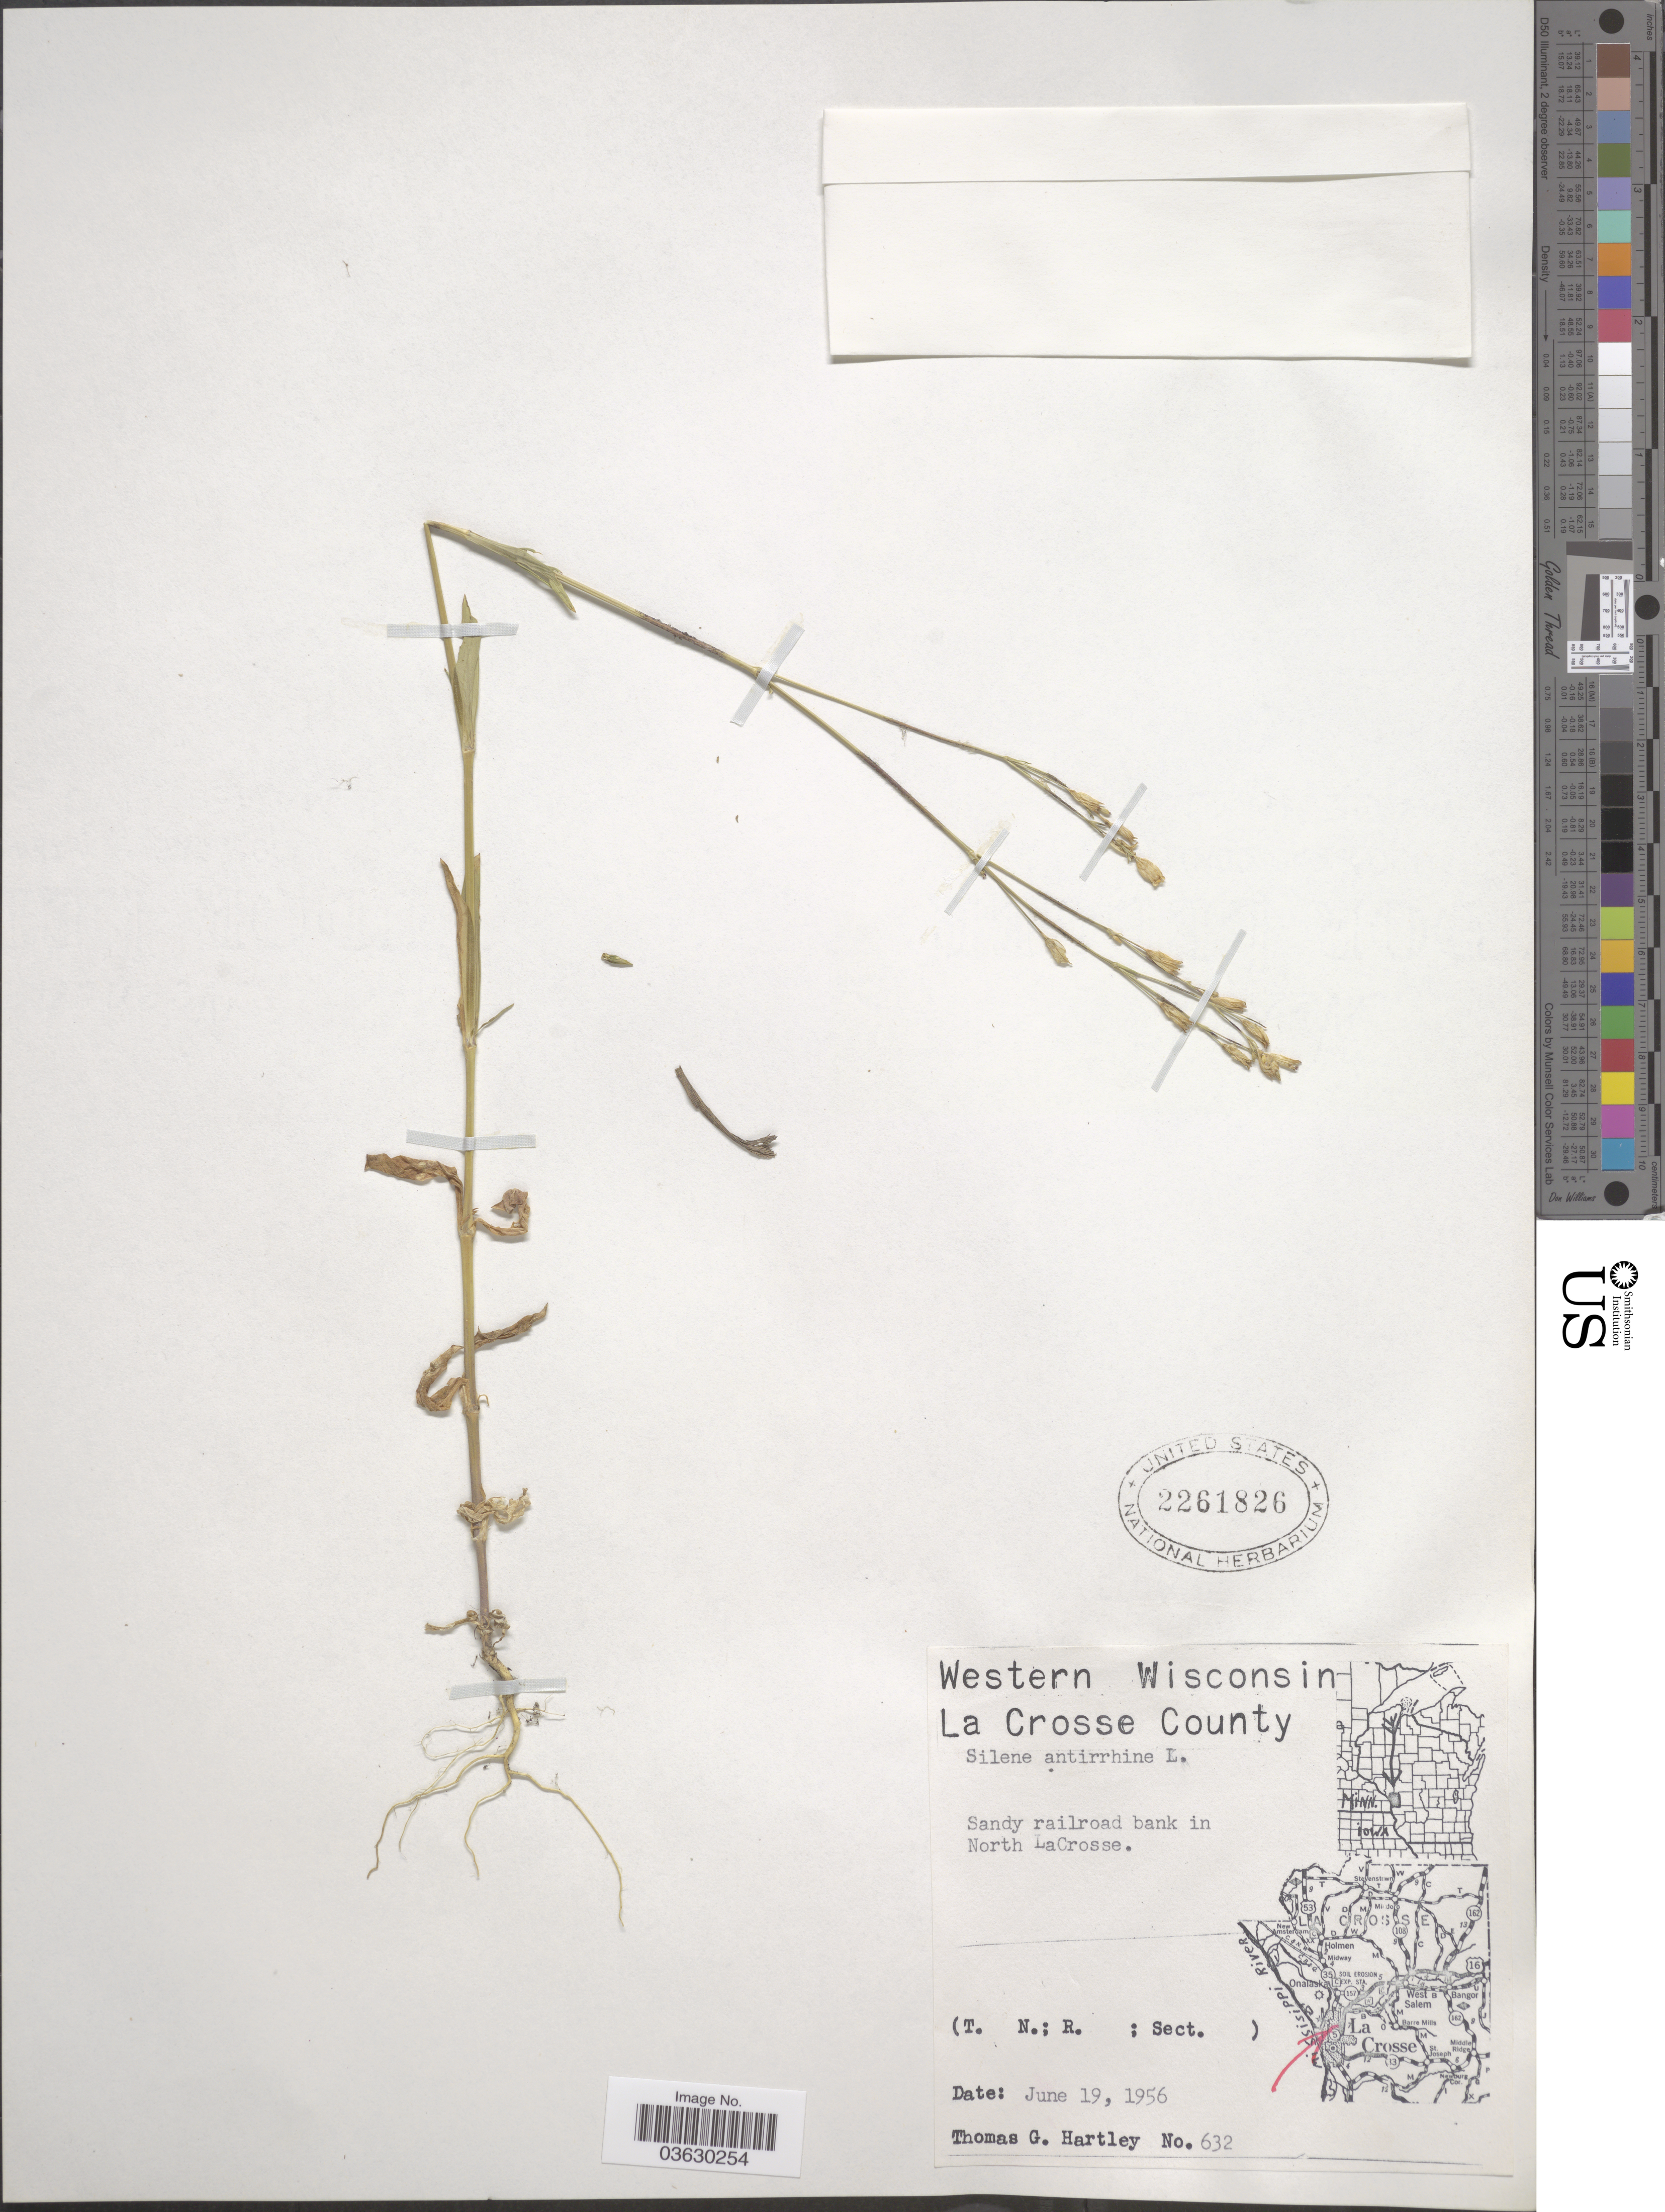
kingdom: Plantae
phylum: Tracheophyta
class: Magnoliopsida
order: Caryophyllales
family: Caryophyllaceae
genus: Silene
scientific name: Silene antirrhina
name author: L.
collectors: T. G. Hartley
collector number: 632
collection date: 1956-06-19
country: United States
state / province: Wisconsin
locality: Western Wisconsin. La Crosse County. Sandy railroad bank in North LaCrosse.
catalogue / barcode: US 2261826